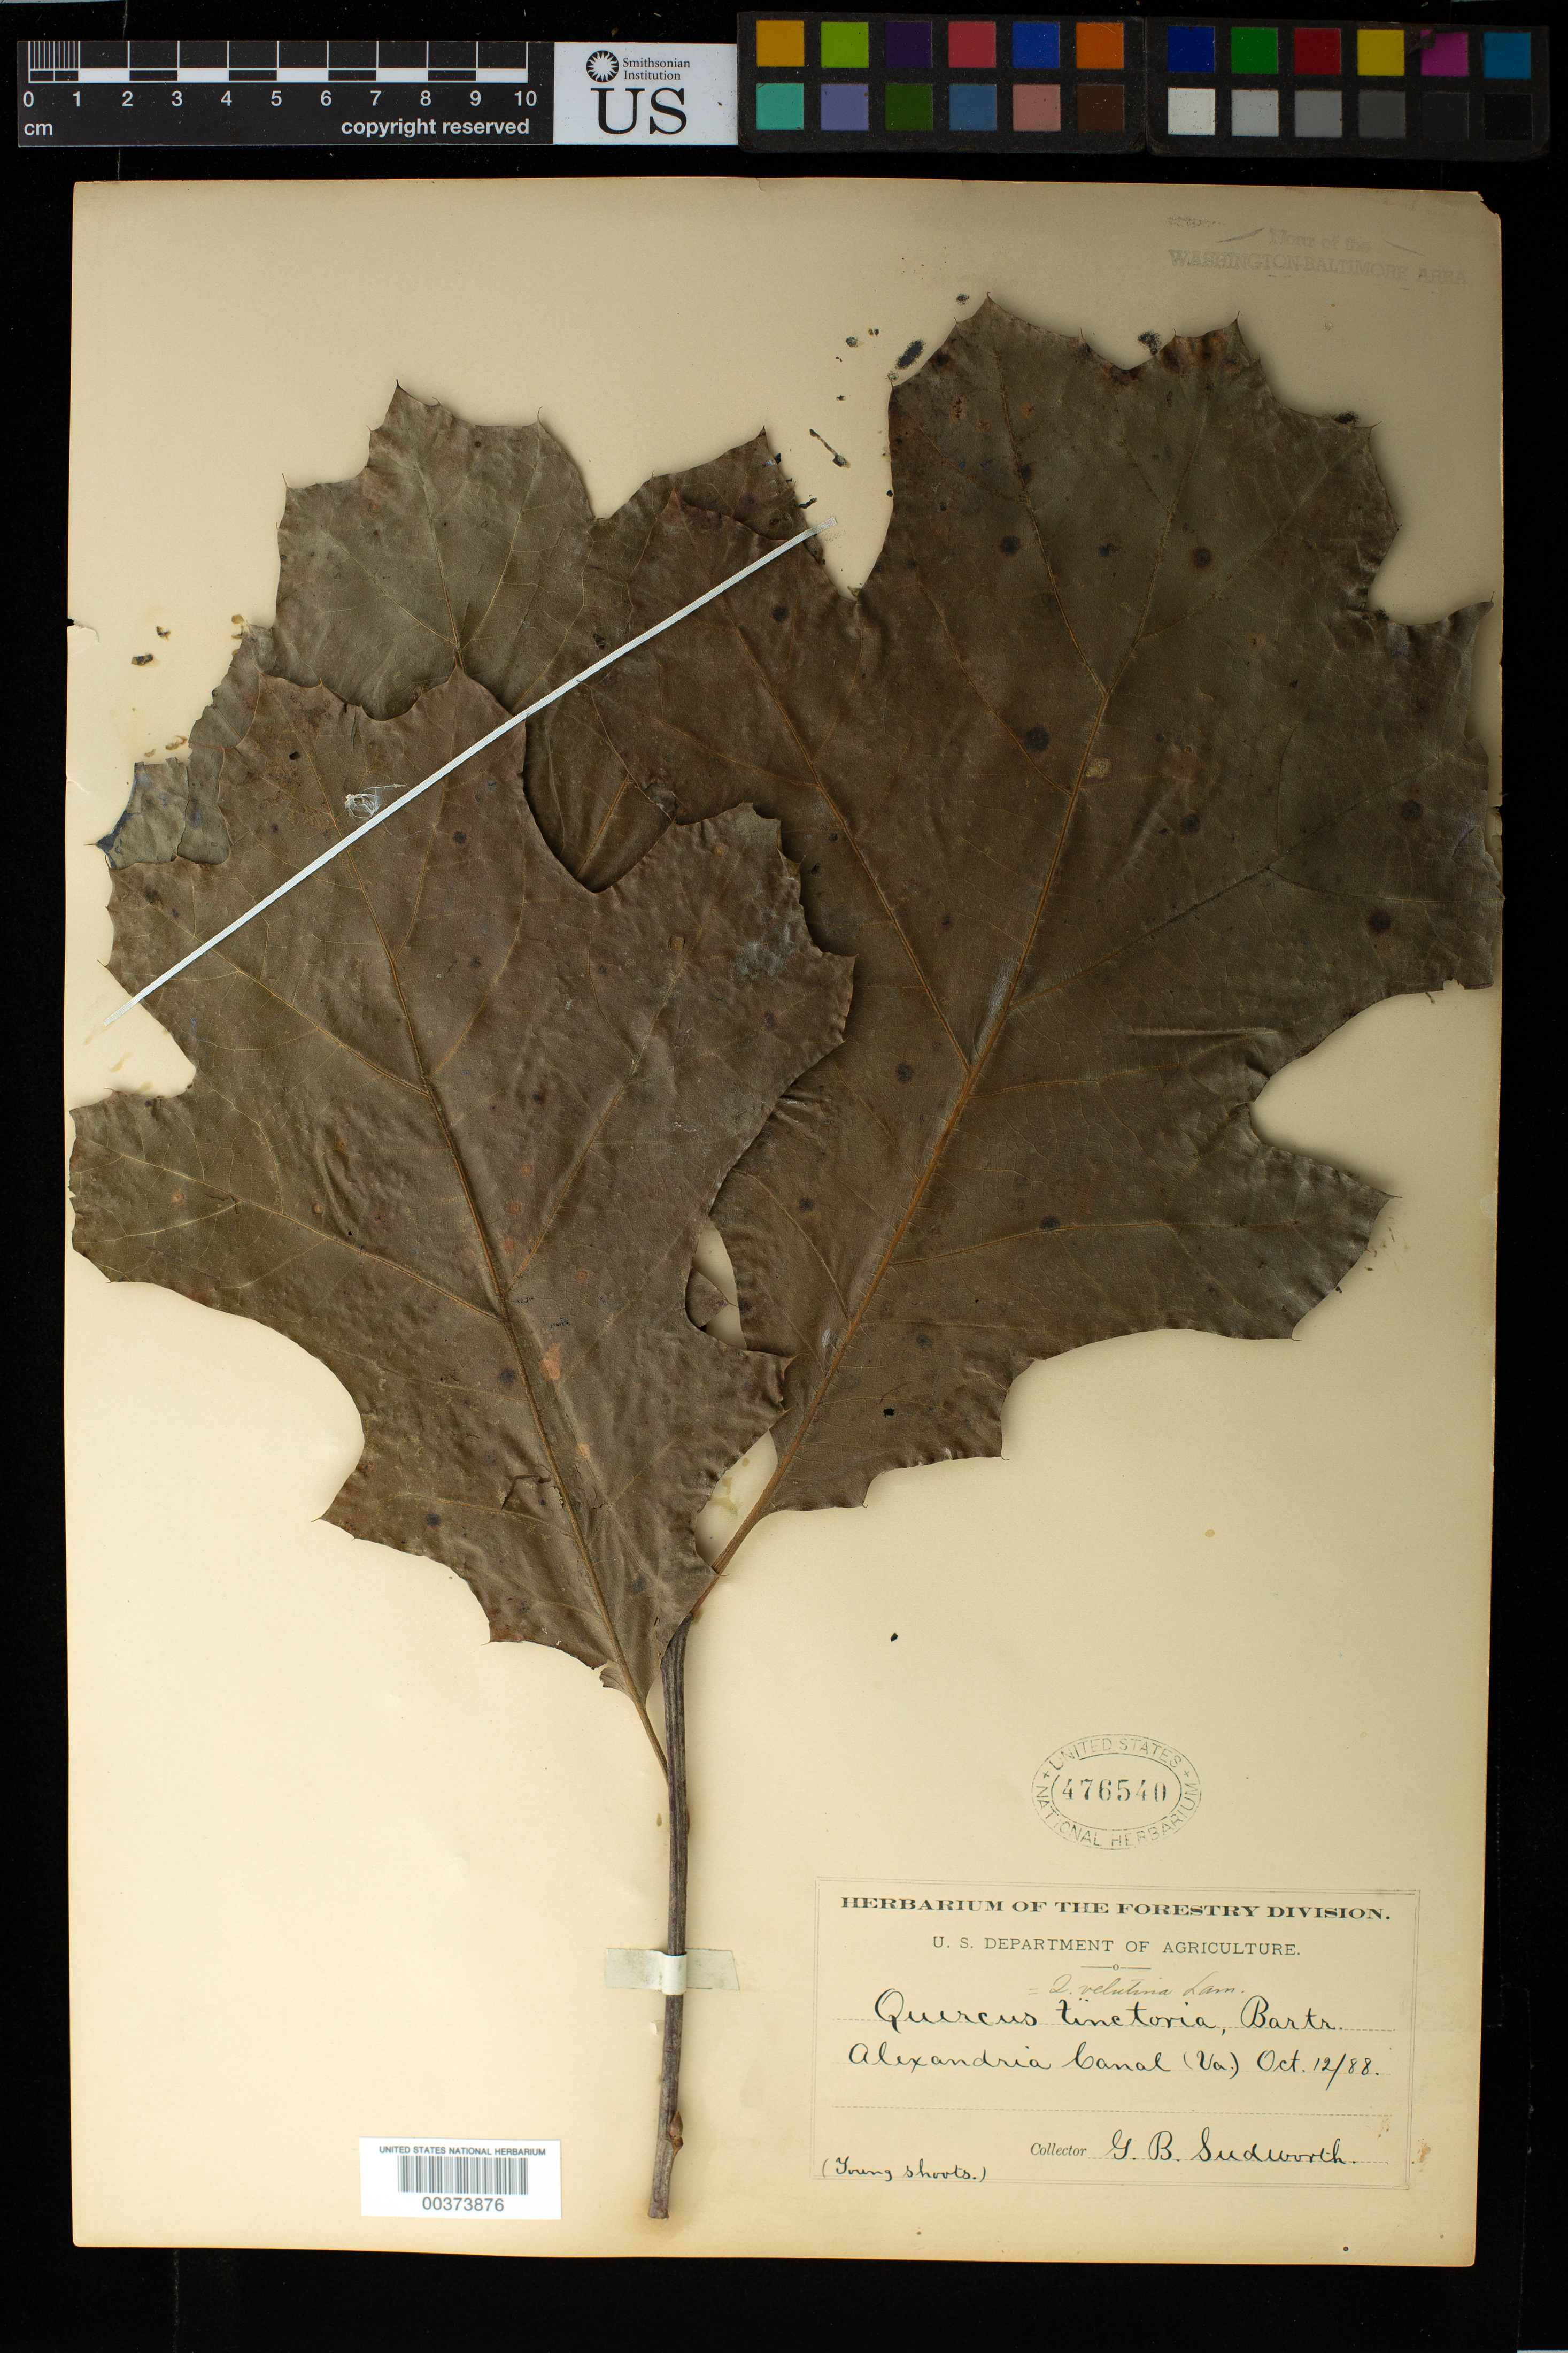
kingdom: Plantae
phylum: Tracheophyta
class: Magnoliopsida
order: Fagales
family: Fagaceae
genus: Quercus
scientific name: Quercus velutina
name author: Lam.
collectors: G. B. Sudworth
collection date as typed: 12 Oct 1888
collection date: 1888-10-12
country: United States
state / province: Virginia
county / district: City of Alexandria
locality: Alexandria Canal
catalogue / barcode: US 476540